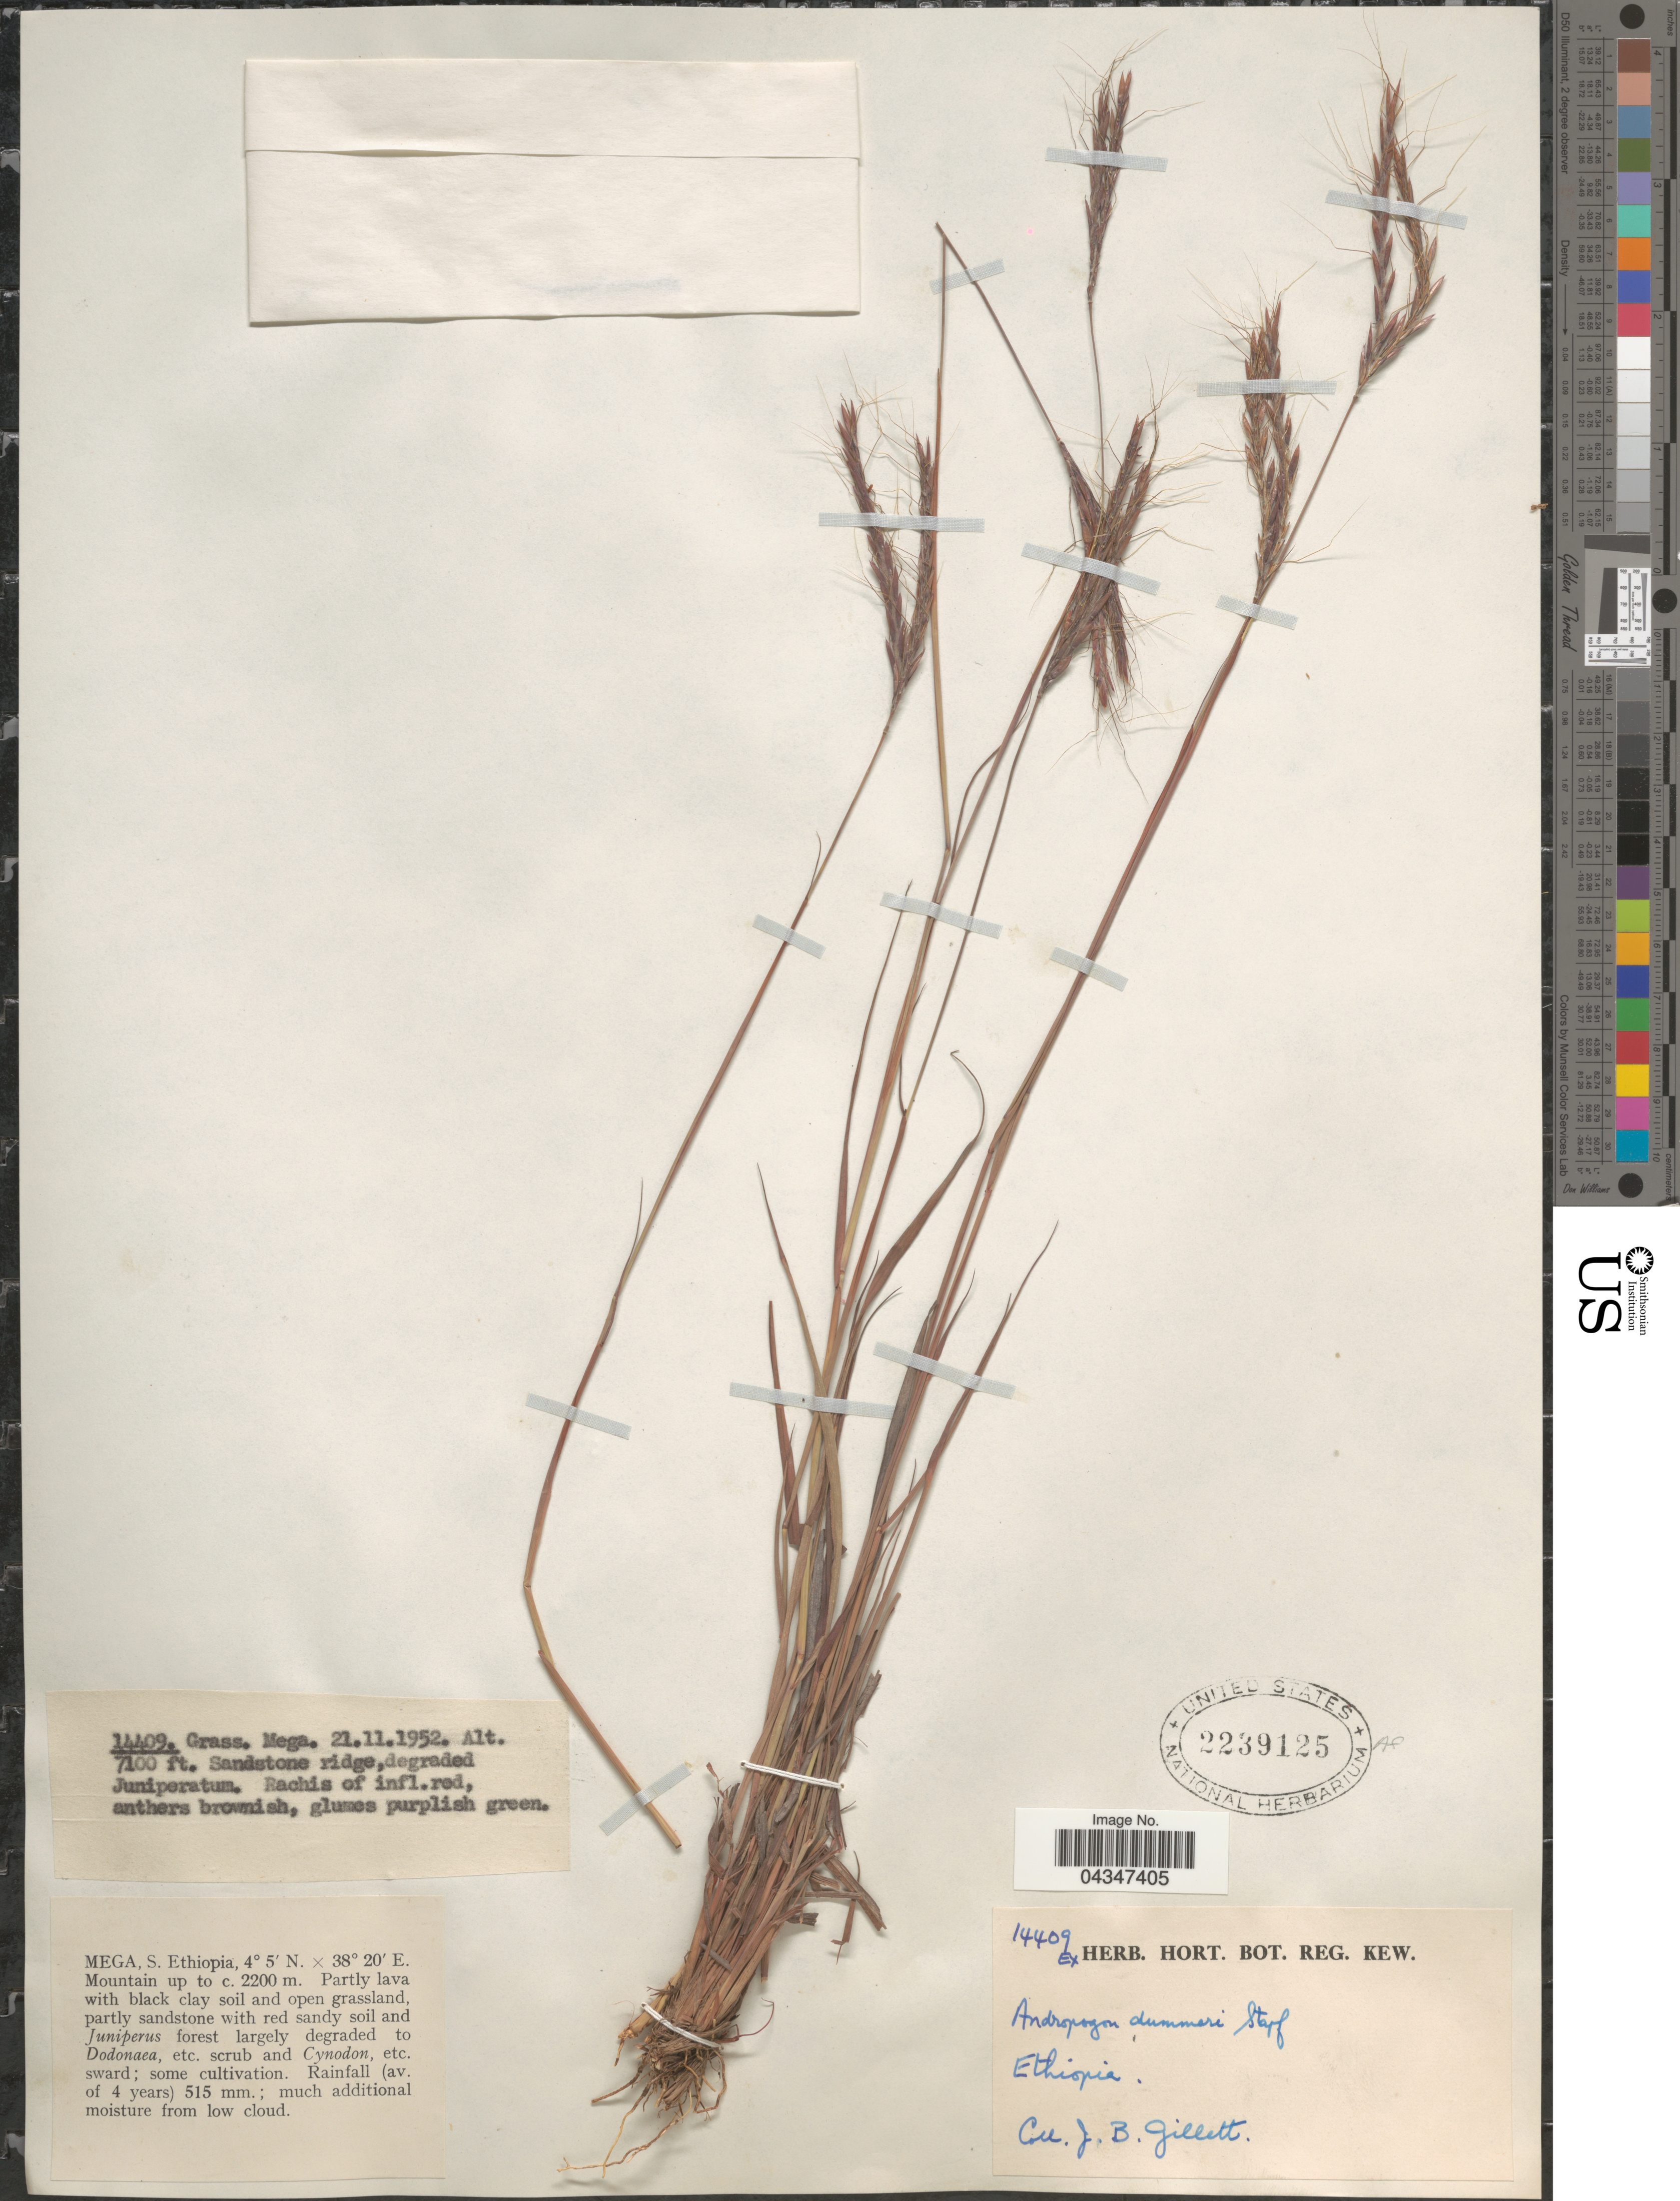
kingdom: Plantae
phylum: Tracheophyta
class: Liliopsida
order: Poales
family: Poaceae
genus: Andropogon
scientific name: Andropogon schirensis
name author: Hochst. ex A. Rich.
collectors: J. B. Gillett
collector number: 14409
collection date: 1952-11-21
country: Ethiopia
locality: Mega, S. Ethiopia.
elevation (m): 2164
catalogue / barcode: US 2239125